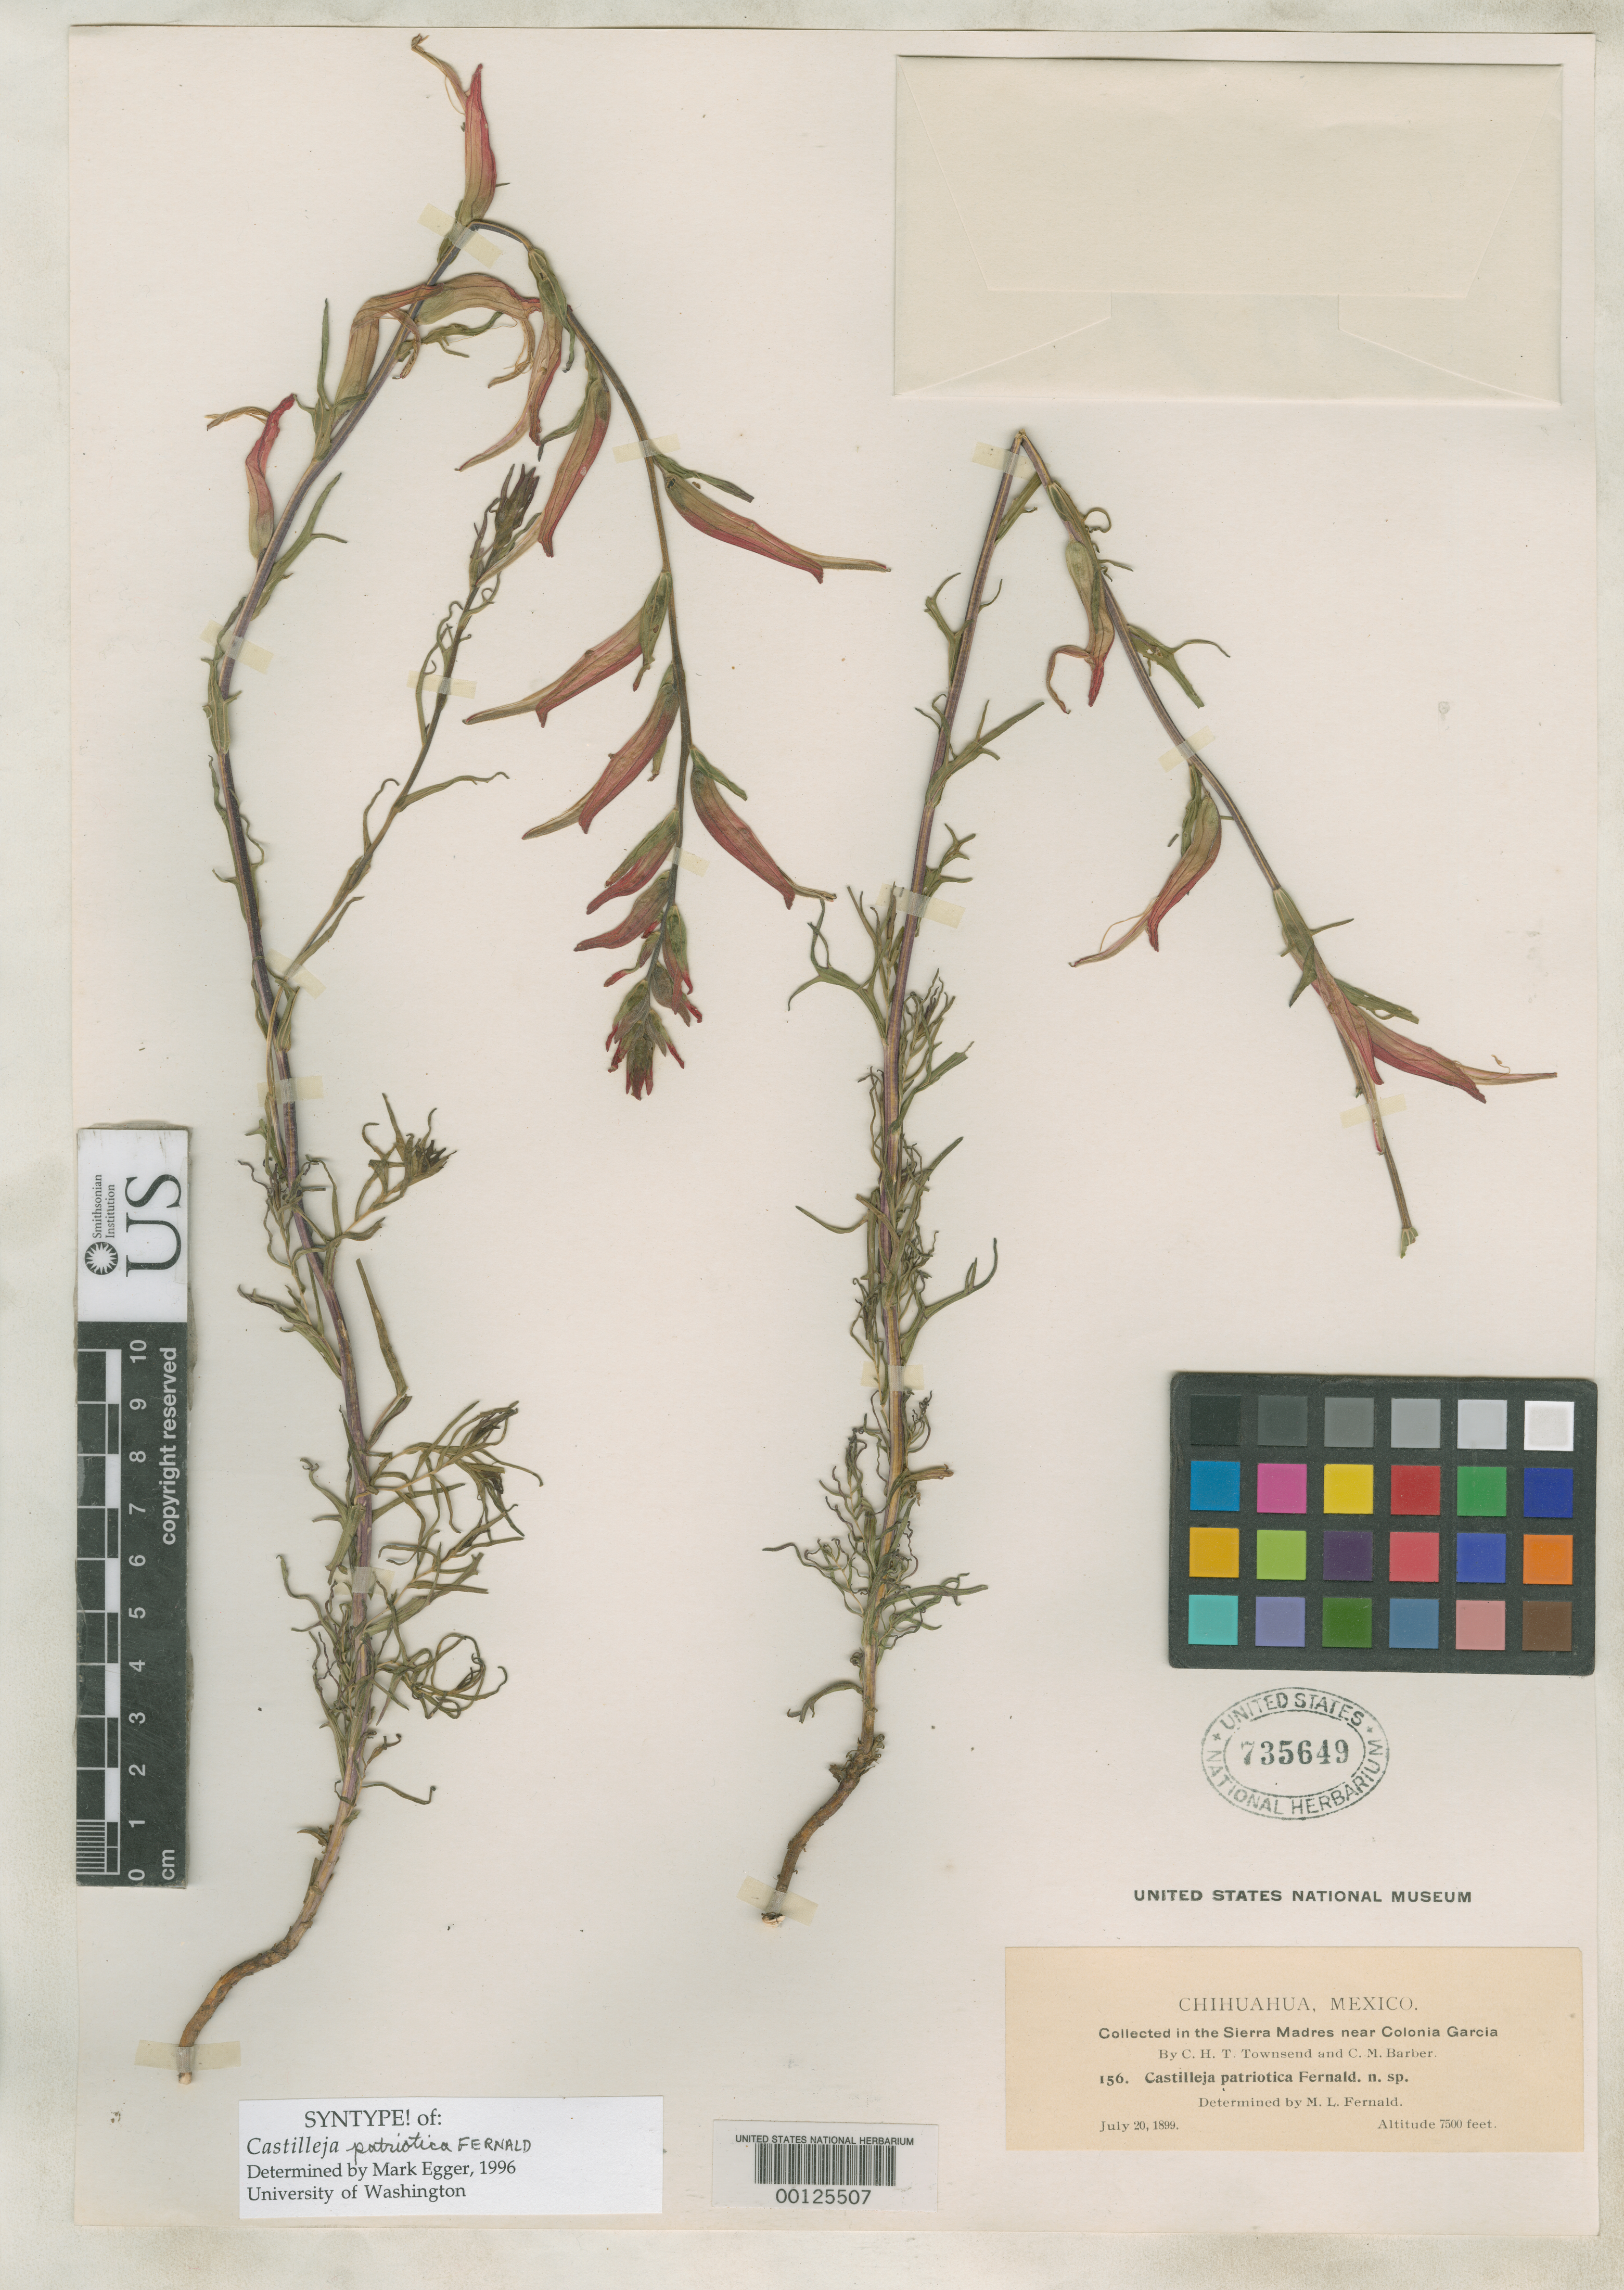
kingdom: Plantae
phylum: Tracheophyta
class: Magnoliopsida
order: Lamiales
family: Orobanchaceae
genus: Castilleja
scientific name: Castilleja patriotica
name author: Fernald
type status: Syntype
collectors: C. H. T. Townsend & C. Barber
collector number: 156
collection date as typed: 20 Jul 1899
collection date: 1899-07-20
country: Mexico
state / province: Chihuahua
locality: Sierra Madres near Colonia Garcia.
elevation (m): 2286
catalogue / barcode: US 735649